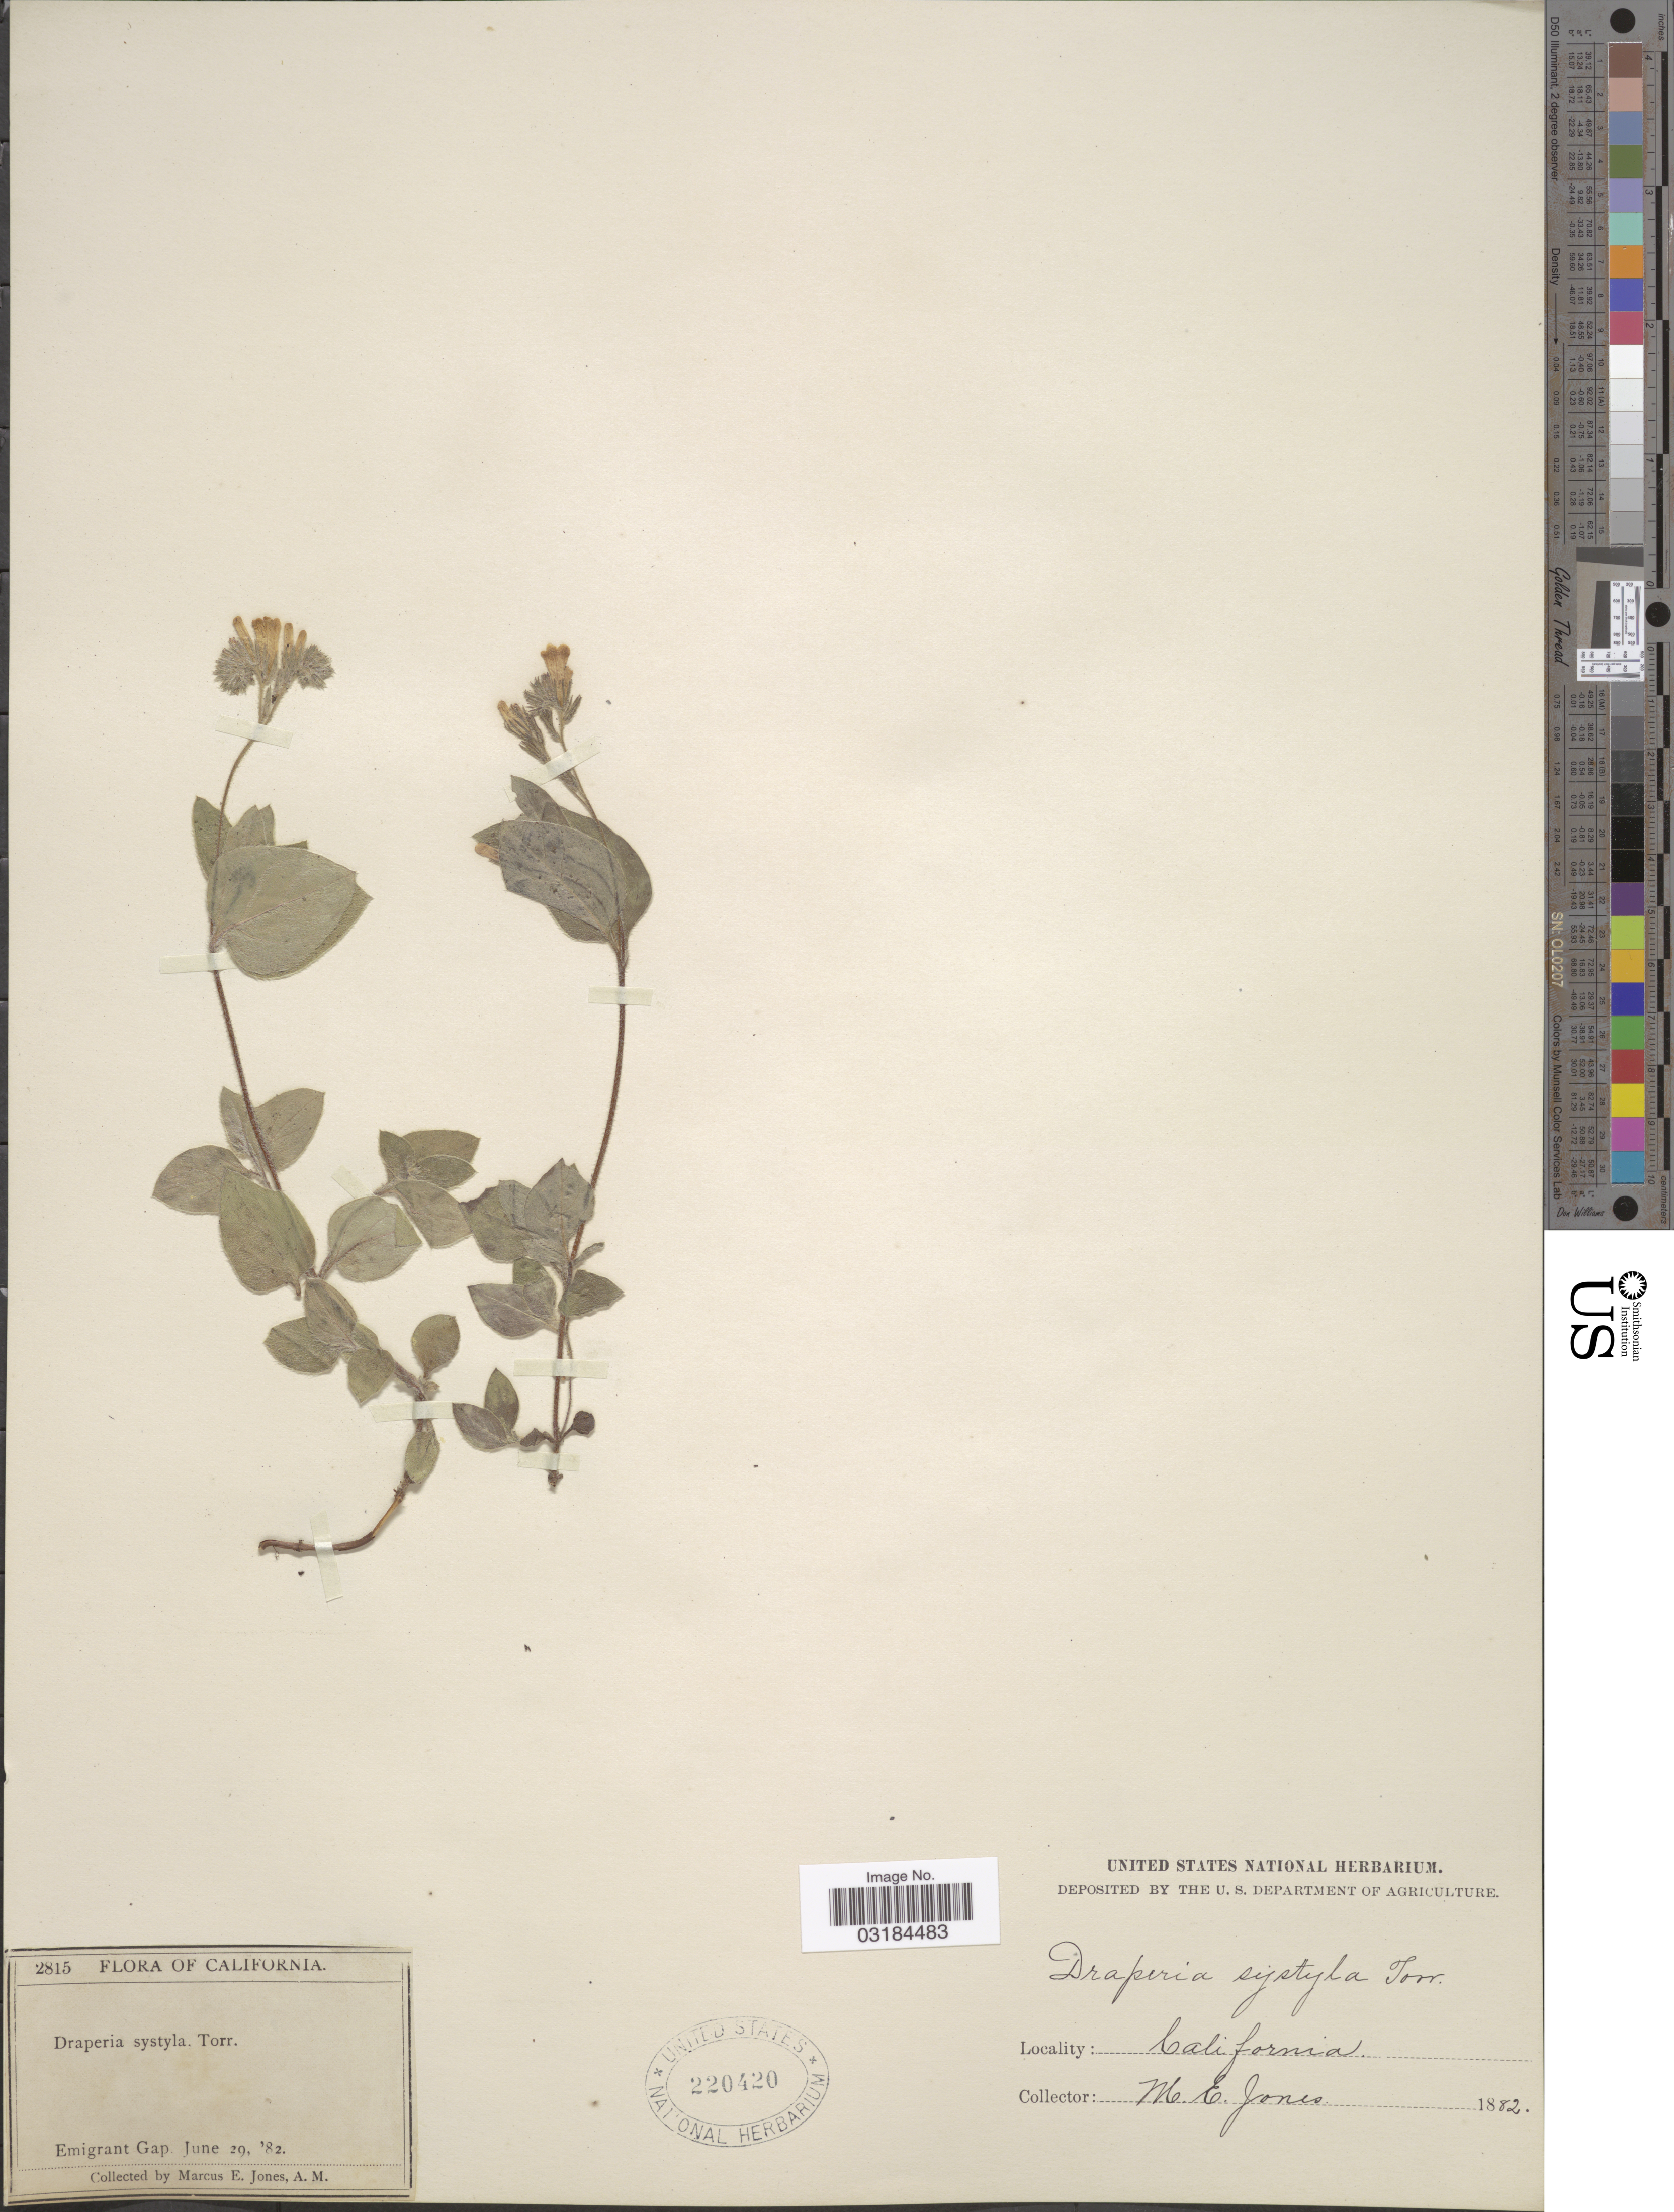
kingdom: Plantae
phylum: Tracheophyta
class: Magnoliopsida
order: Boraginales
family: Hydrophyllaceae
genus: Draperia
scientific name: Draperia systyla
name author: (A. Gray) Torr.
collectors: M. E. Jones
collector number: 2815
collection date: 1882-06-29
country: United States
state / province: California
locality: Emigrant Gap.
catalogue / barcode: US 220420